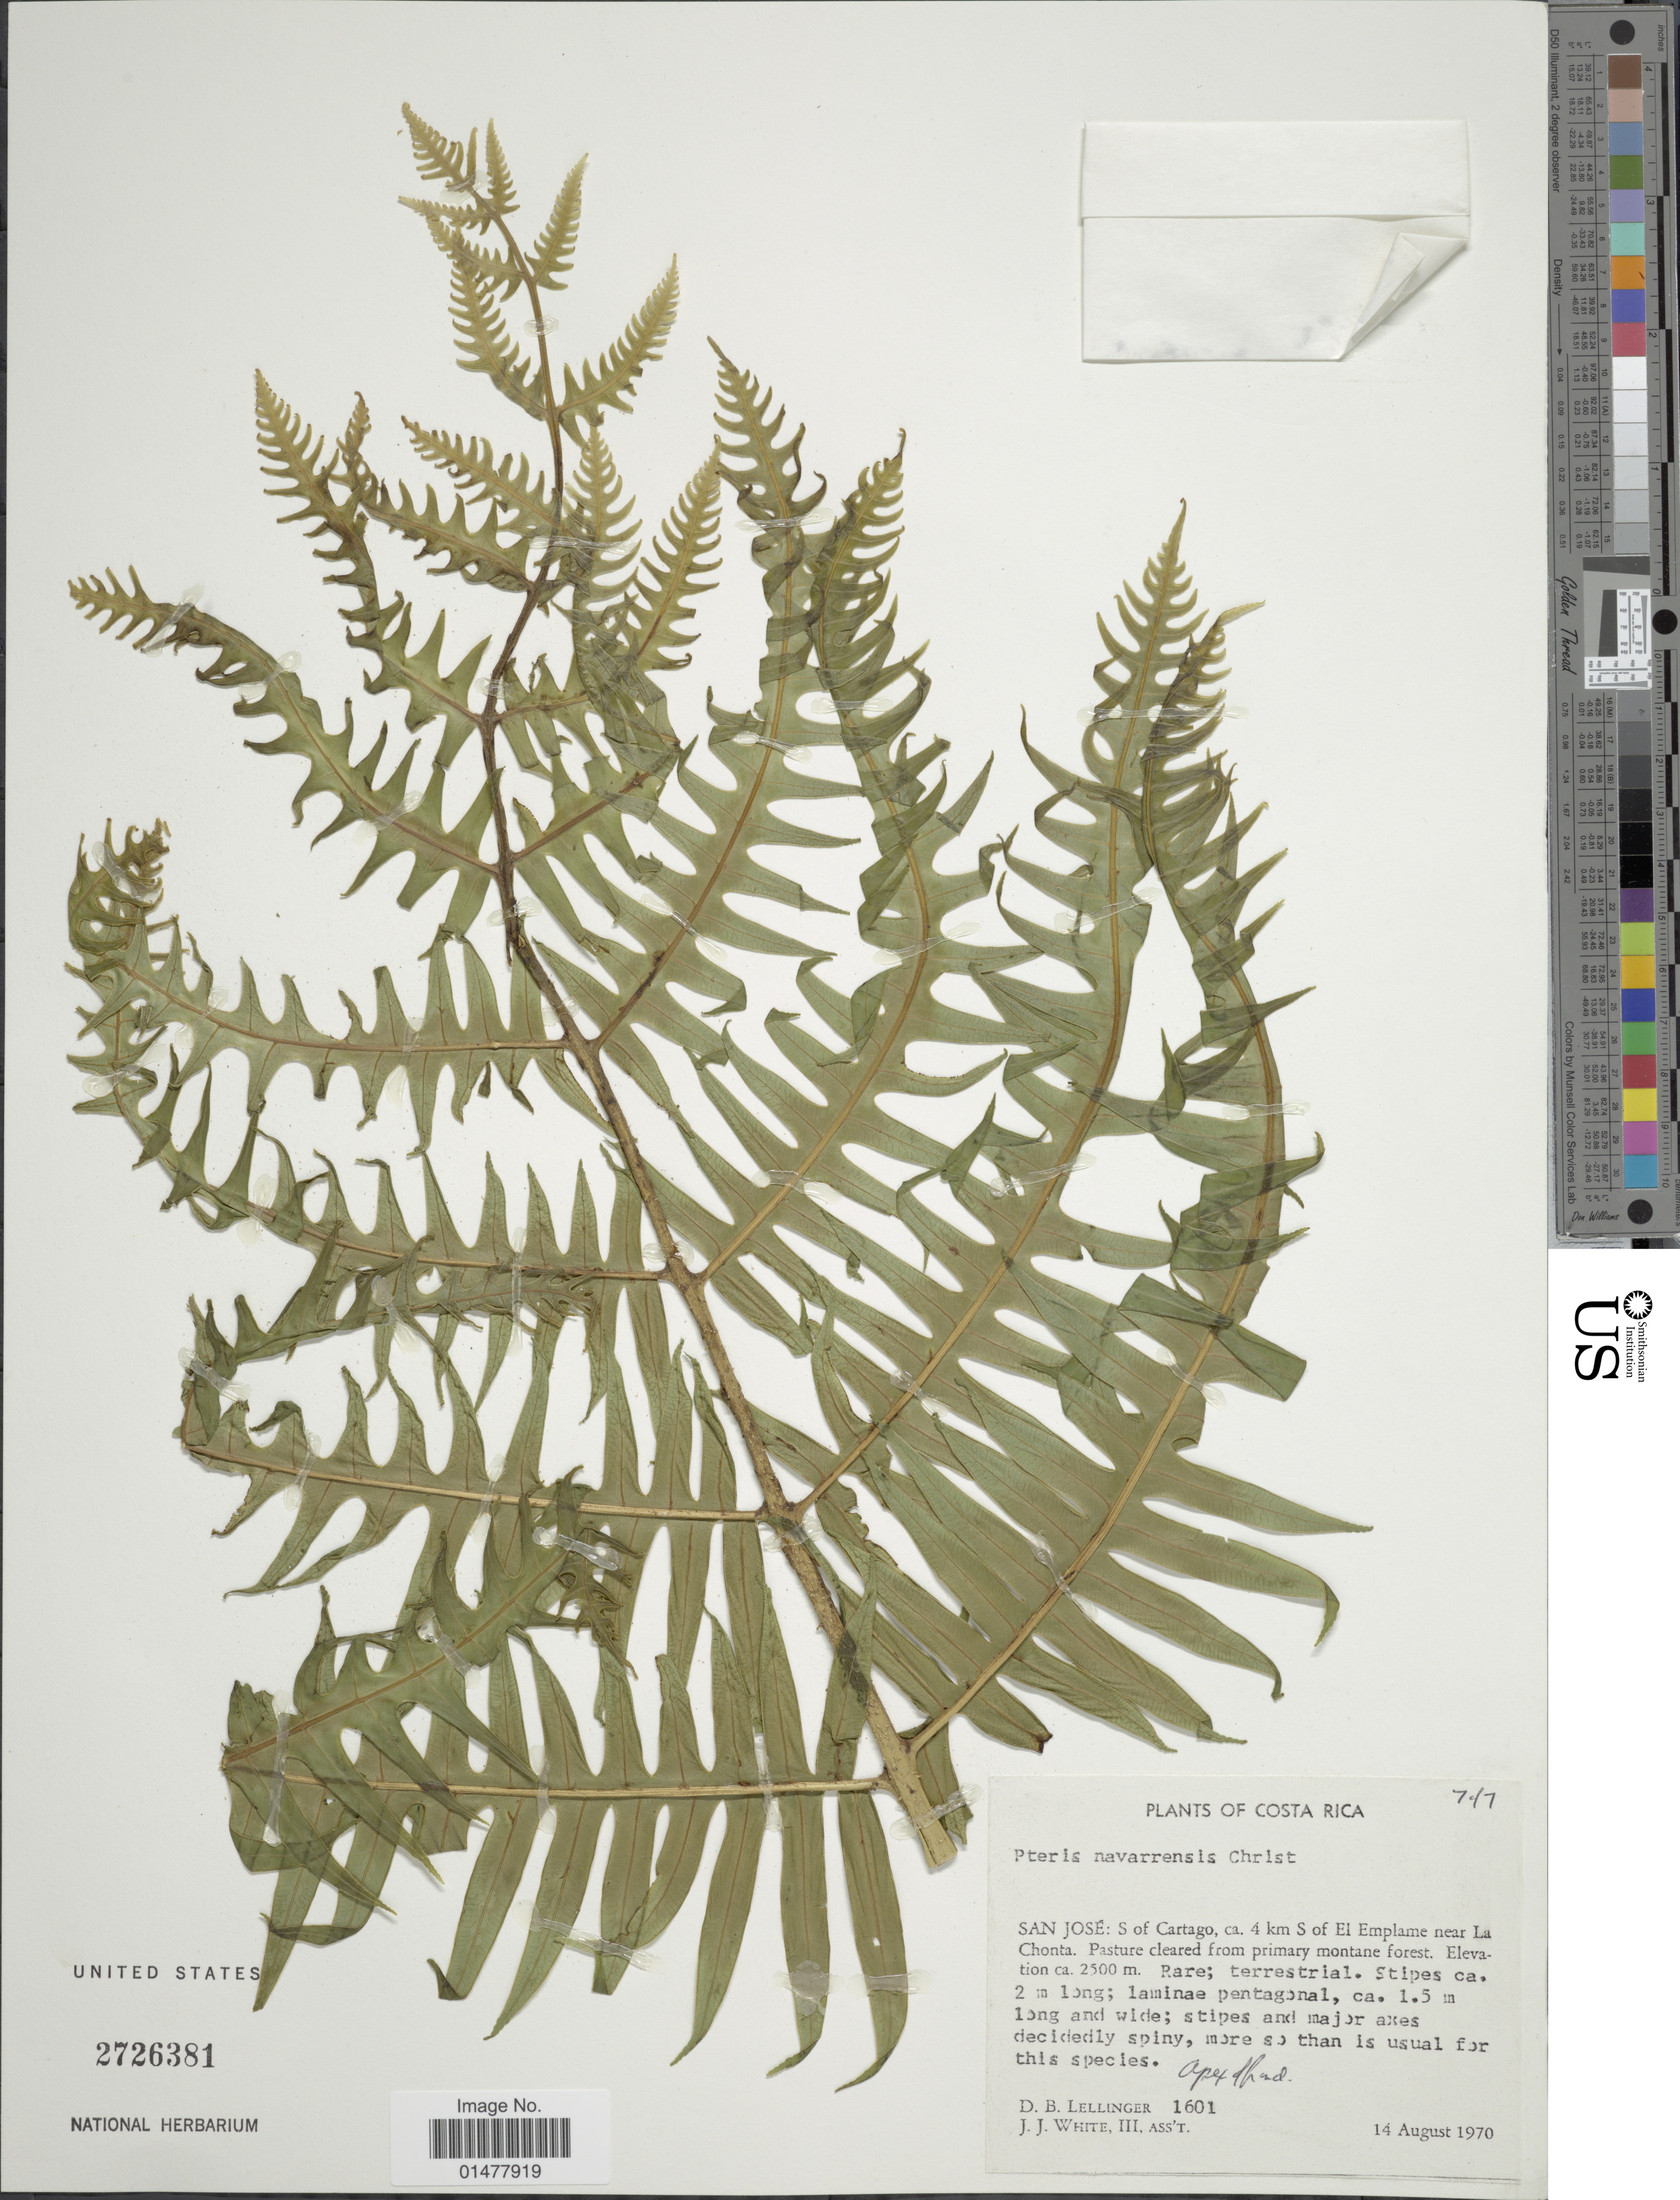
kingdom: Plantae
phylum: Tracheophyta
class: Polypodiopsida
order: Polypodiales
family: Pteridaceae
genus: Pteris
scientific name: Pteris navarrensis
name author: Christ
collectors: D. B. Lellinger & J. J. White III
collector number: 1601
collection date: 1970-08-14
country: Costa Rica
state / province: San José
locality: PLants of Costa Rica, San José: S of Cartago, ca. 4km S of El Emplame near La Chonta, pasture cleared from primary montane forest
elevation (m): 2500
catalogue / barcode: US 2726381